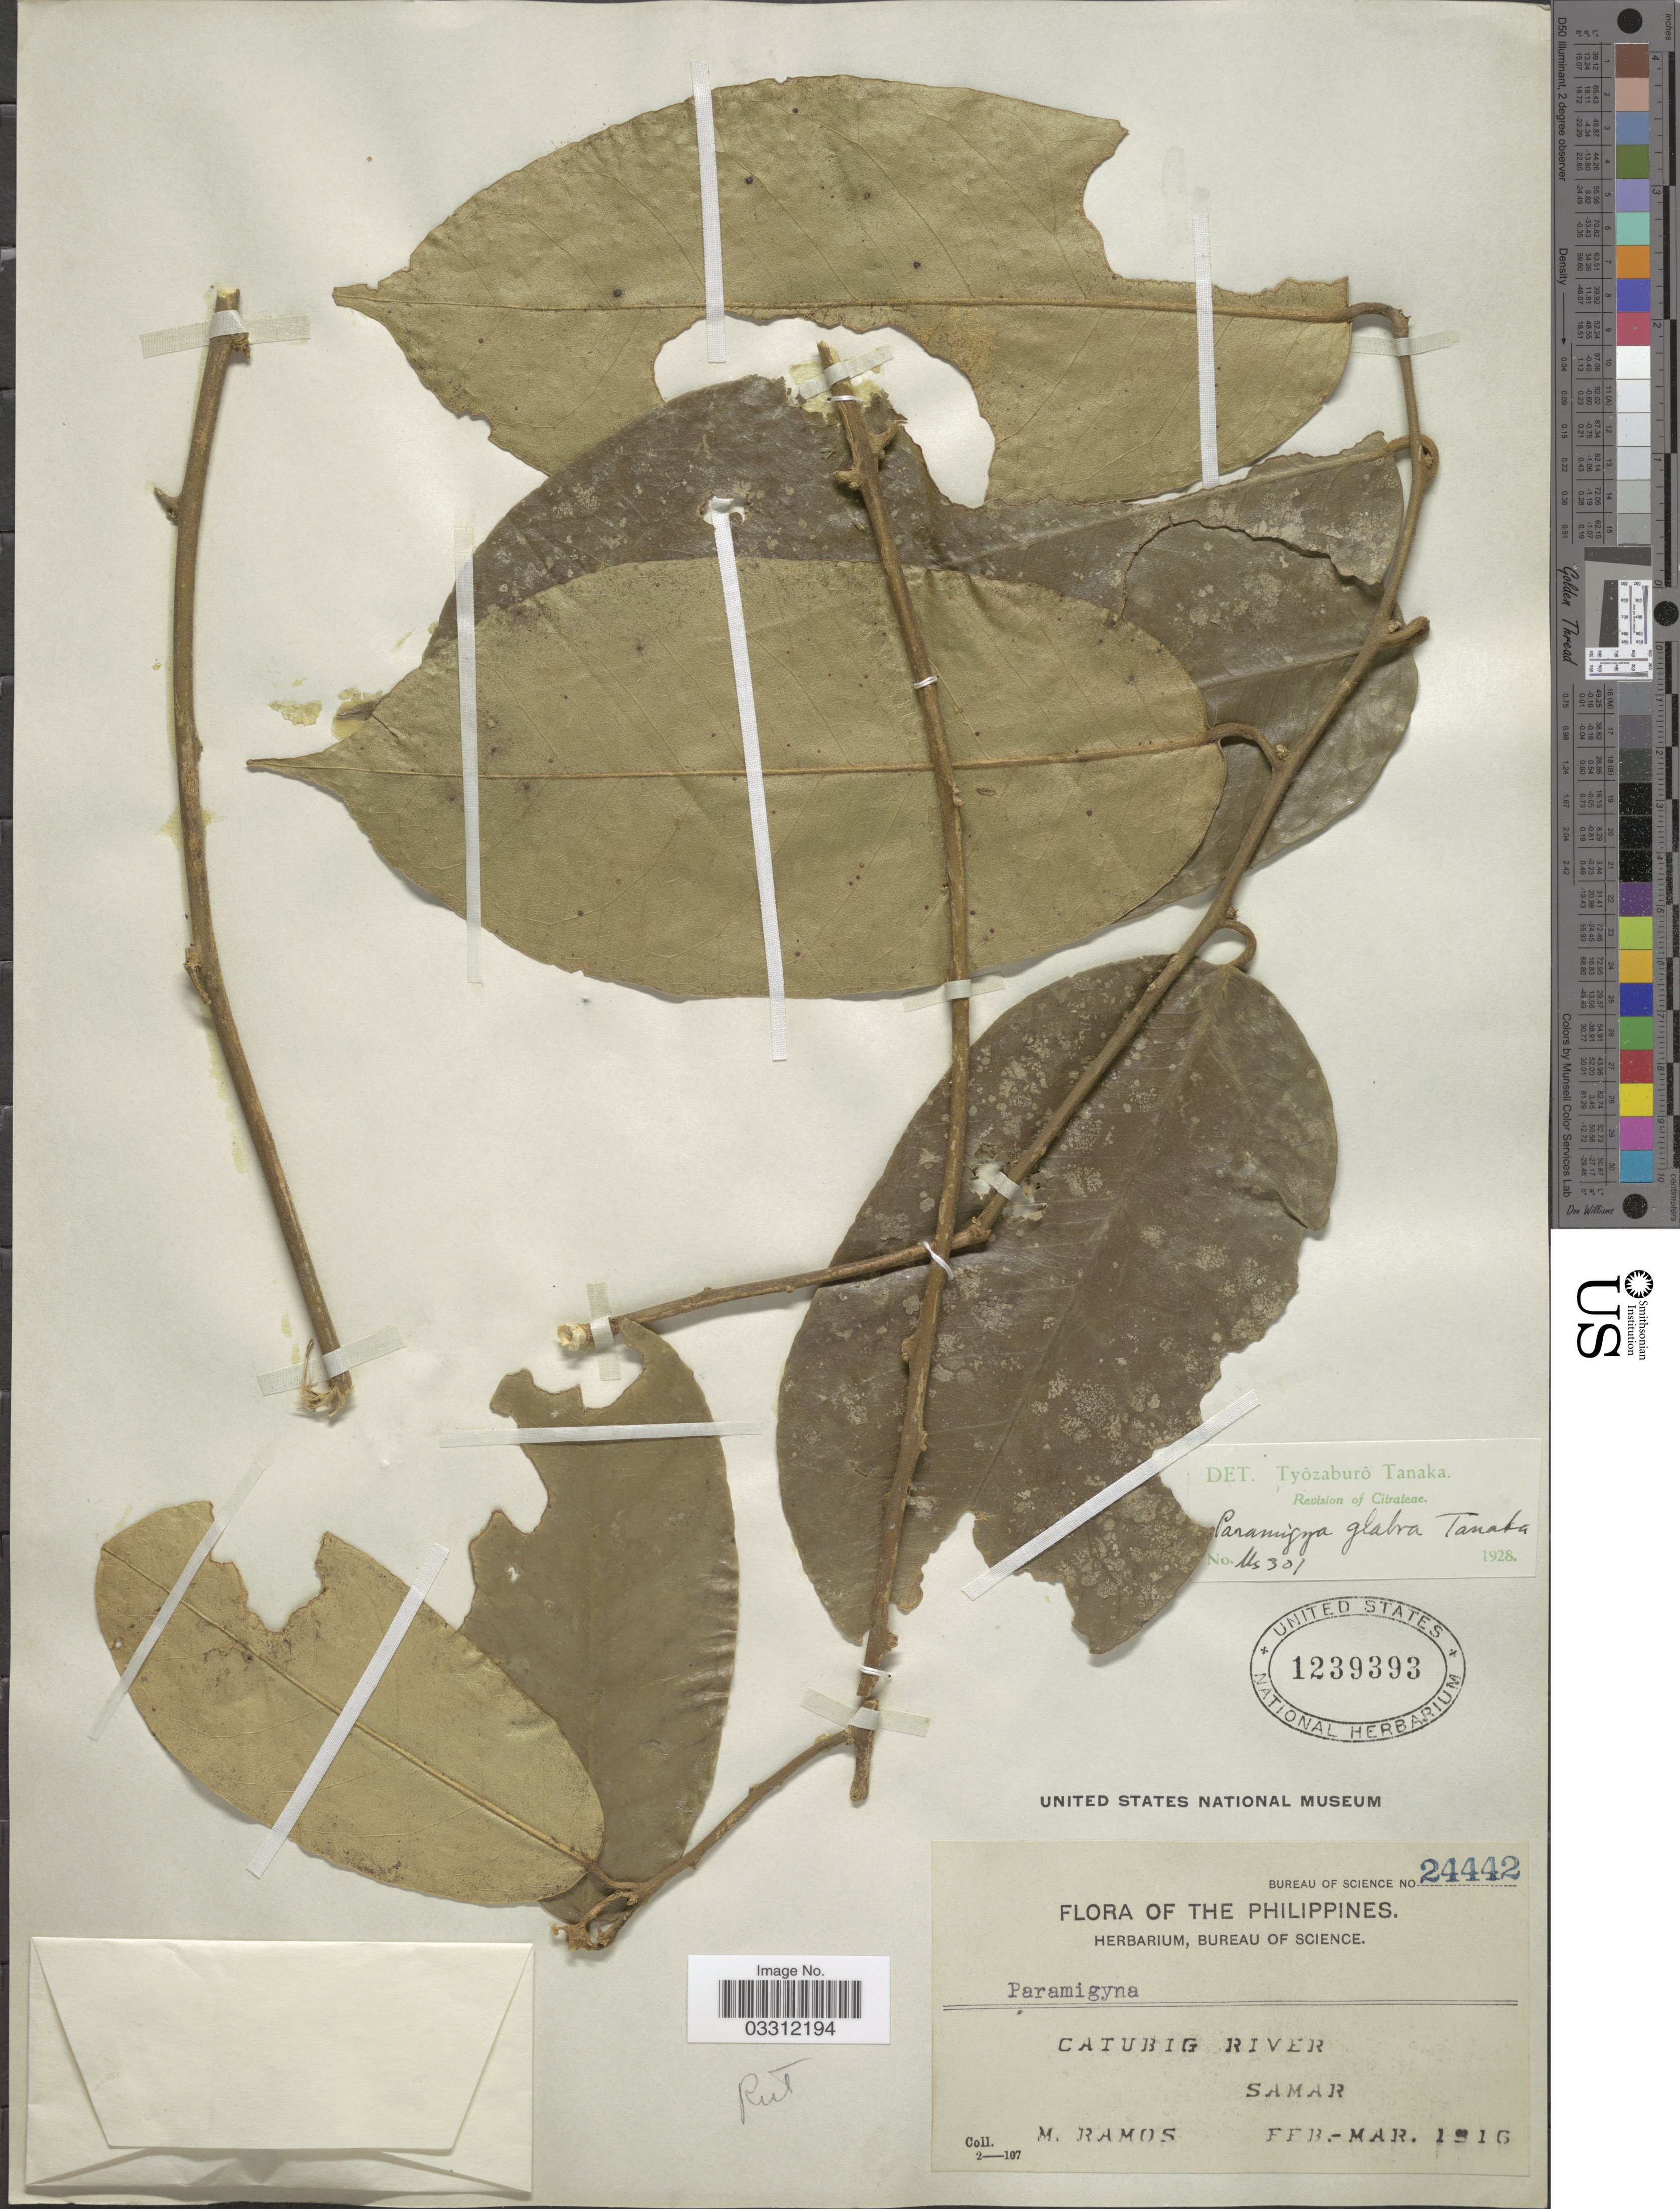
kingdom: Plantae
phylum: Tracheophyta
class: Magnoliopsida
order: Sapindales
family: Rutaceae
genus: Paramignya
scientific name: Paramignya glabra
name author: Tanaka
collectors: M. Ramos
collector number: Bureau of Science 24442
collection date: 1916-02/1916-03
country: Philippines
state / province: Eastern Visayas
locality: Catubig River, Samar.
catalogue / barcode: US 1239393